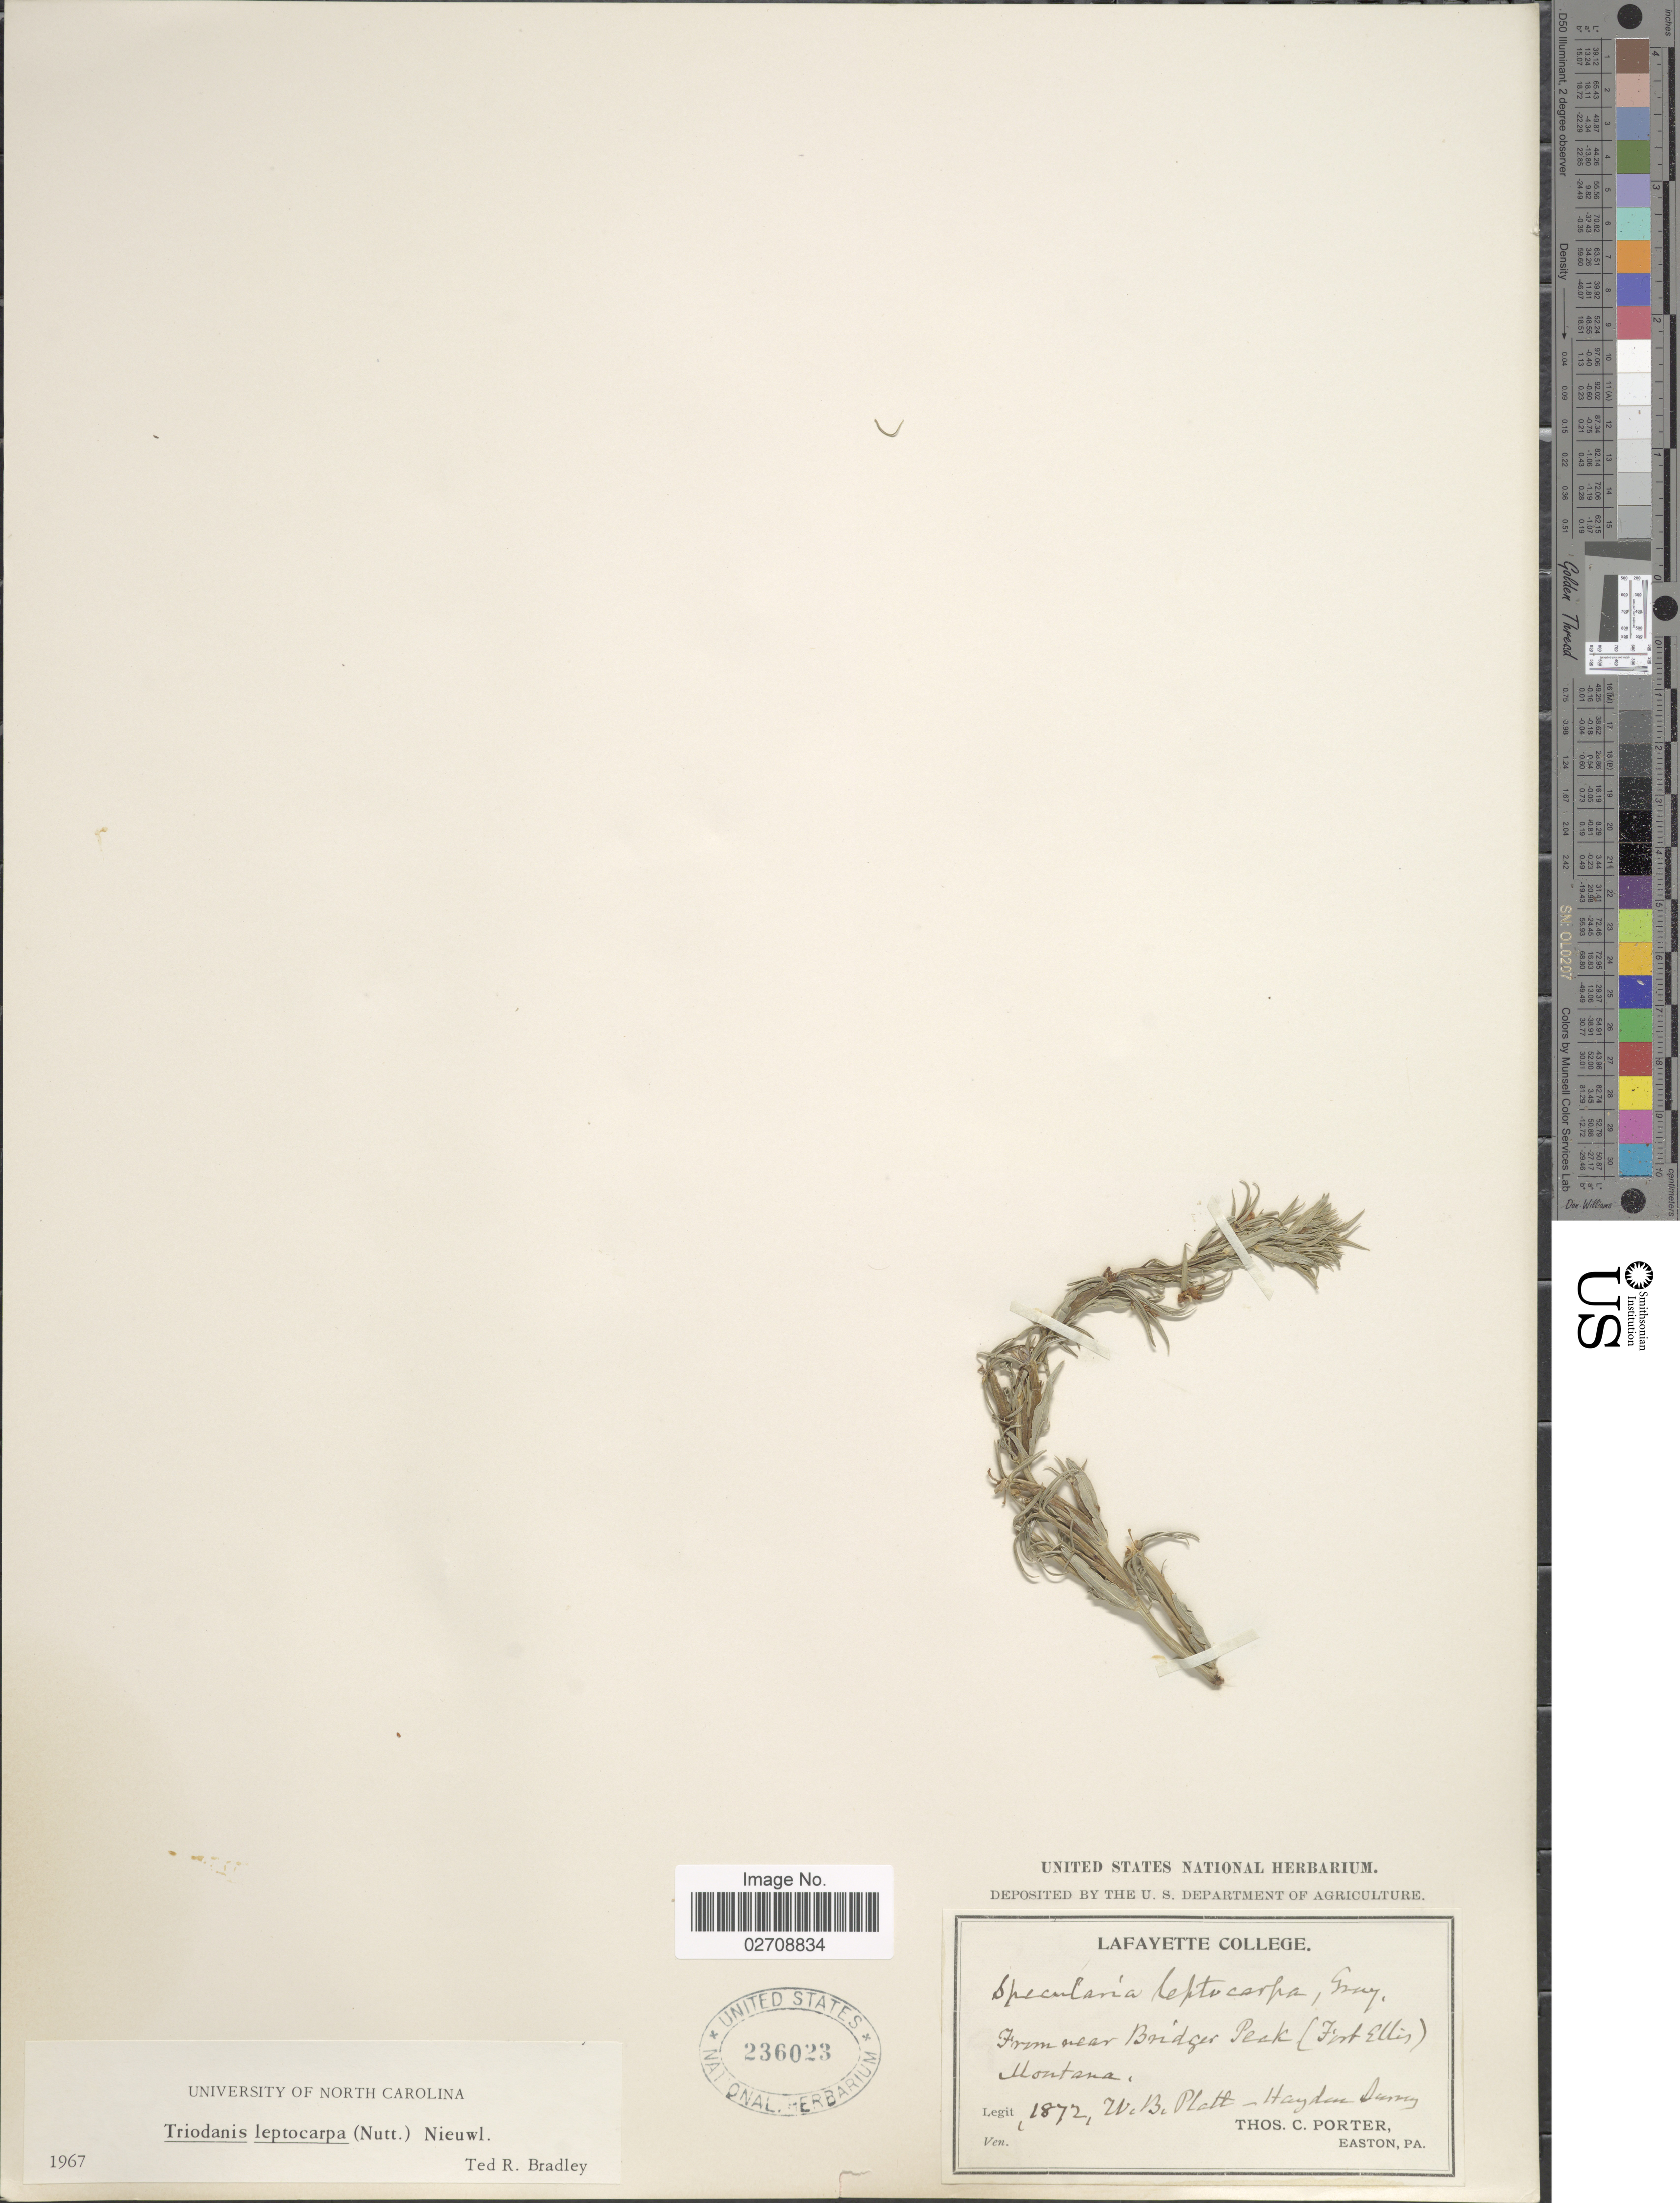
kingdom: Plantae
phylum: Tracheophyta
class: Magnoliopsida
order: Asterales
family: Campanulaceae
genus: Triodanis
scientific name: Triodanis leptocarpa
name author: Nieuwl.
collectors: W. B. Platt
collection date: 1872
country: United States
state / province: Montana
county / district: Gallatin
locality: From near Bridger Peak (Fort Ellis)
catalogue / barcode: US 236023